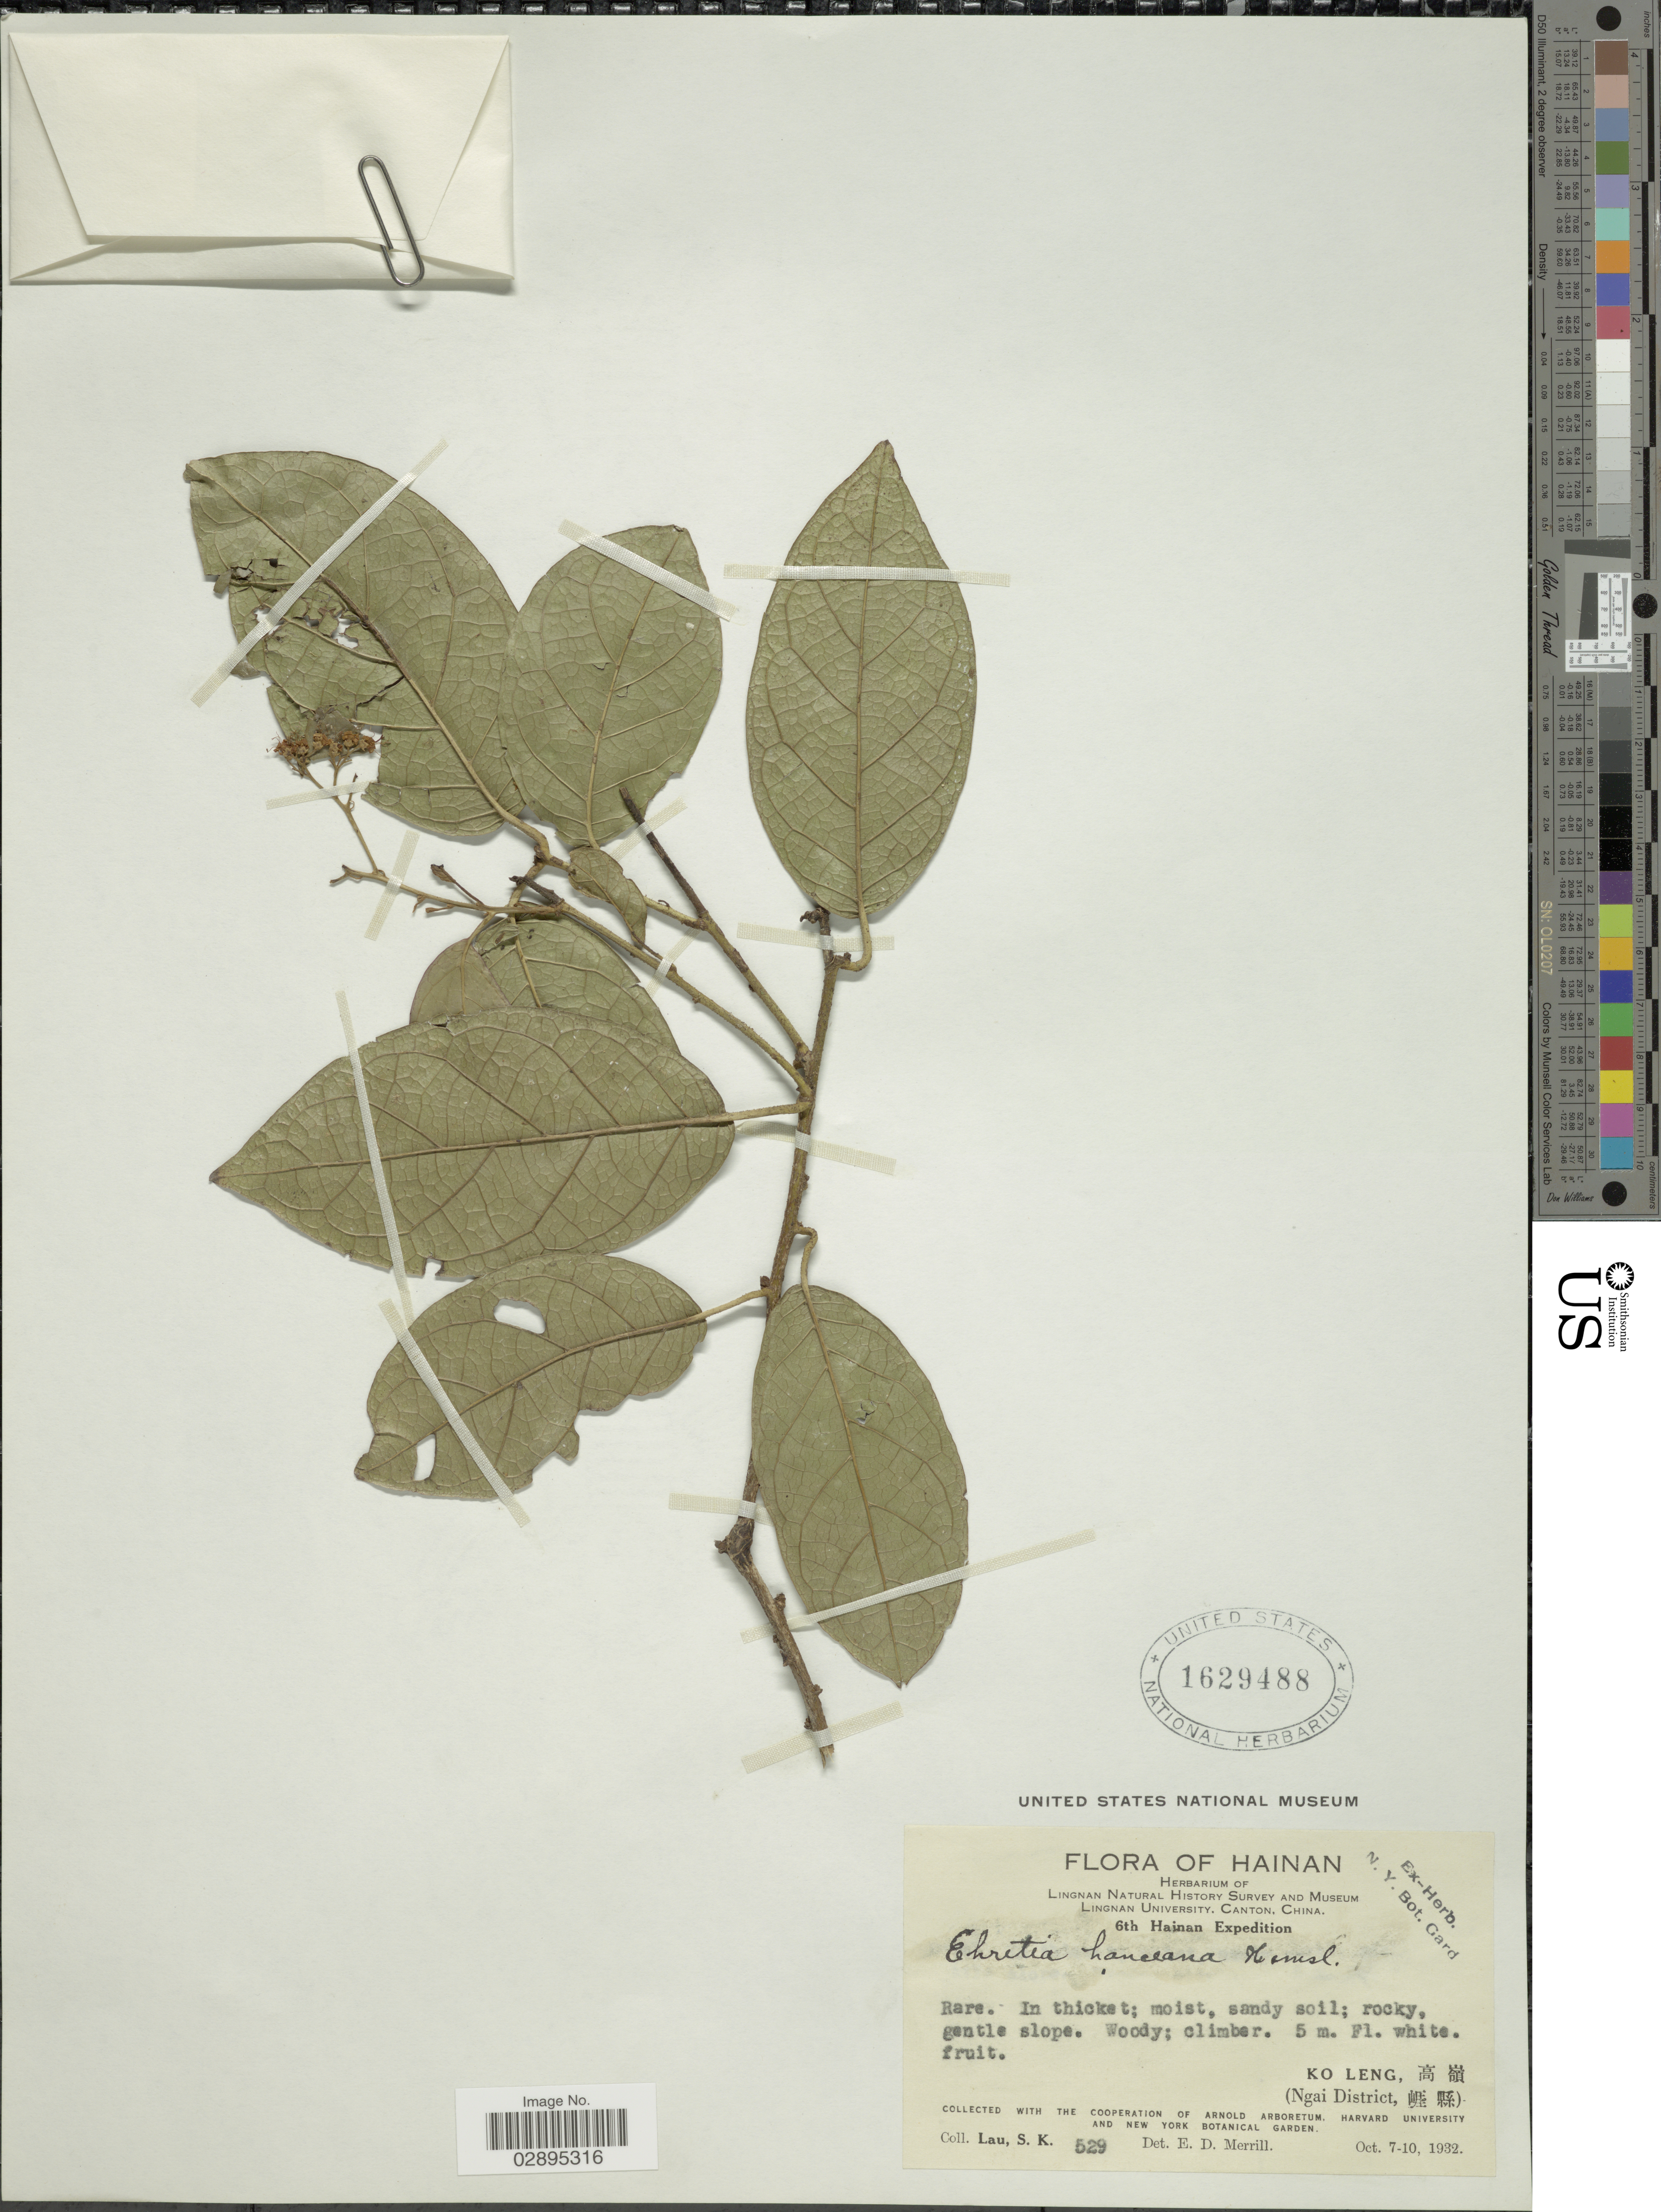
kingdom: Plantae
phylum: Tracheophyta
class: Magnoliopsida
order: Boraginales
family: Ehretiaceae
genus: Ehretia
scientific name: Ehretia hanceana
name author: Hemsl.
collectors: S. K. Lau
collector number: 529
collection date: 1932-10-07/1932-10-10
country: China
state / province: Hainan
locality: Ko Leng(Ngai District)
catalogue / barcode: US 1629488